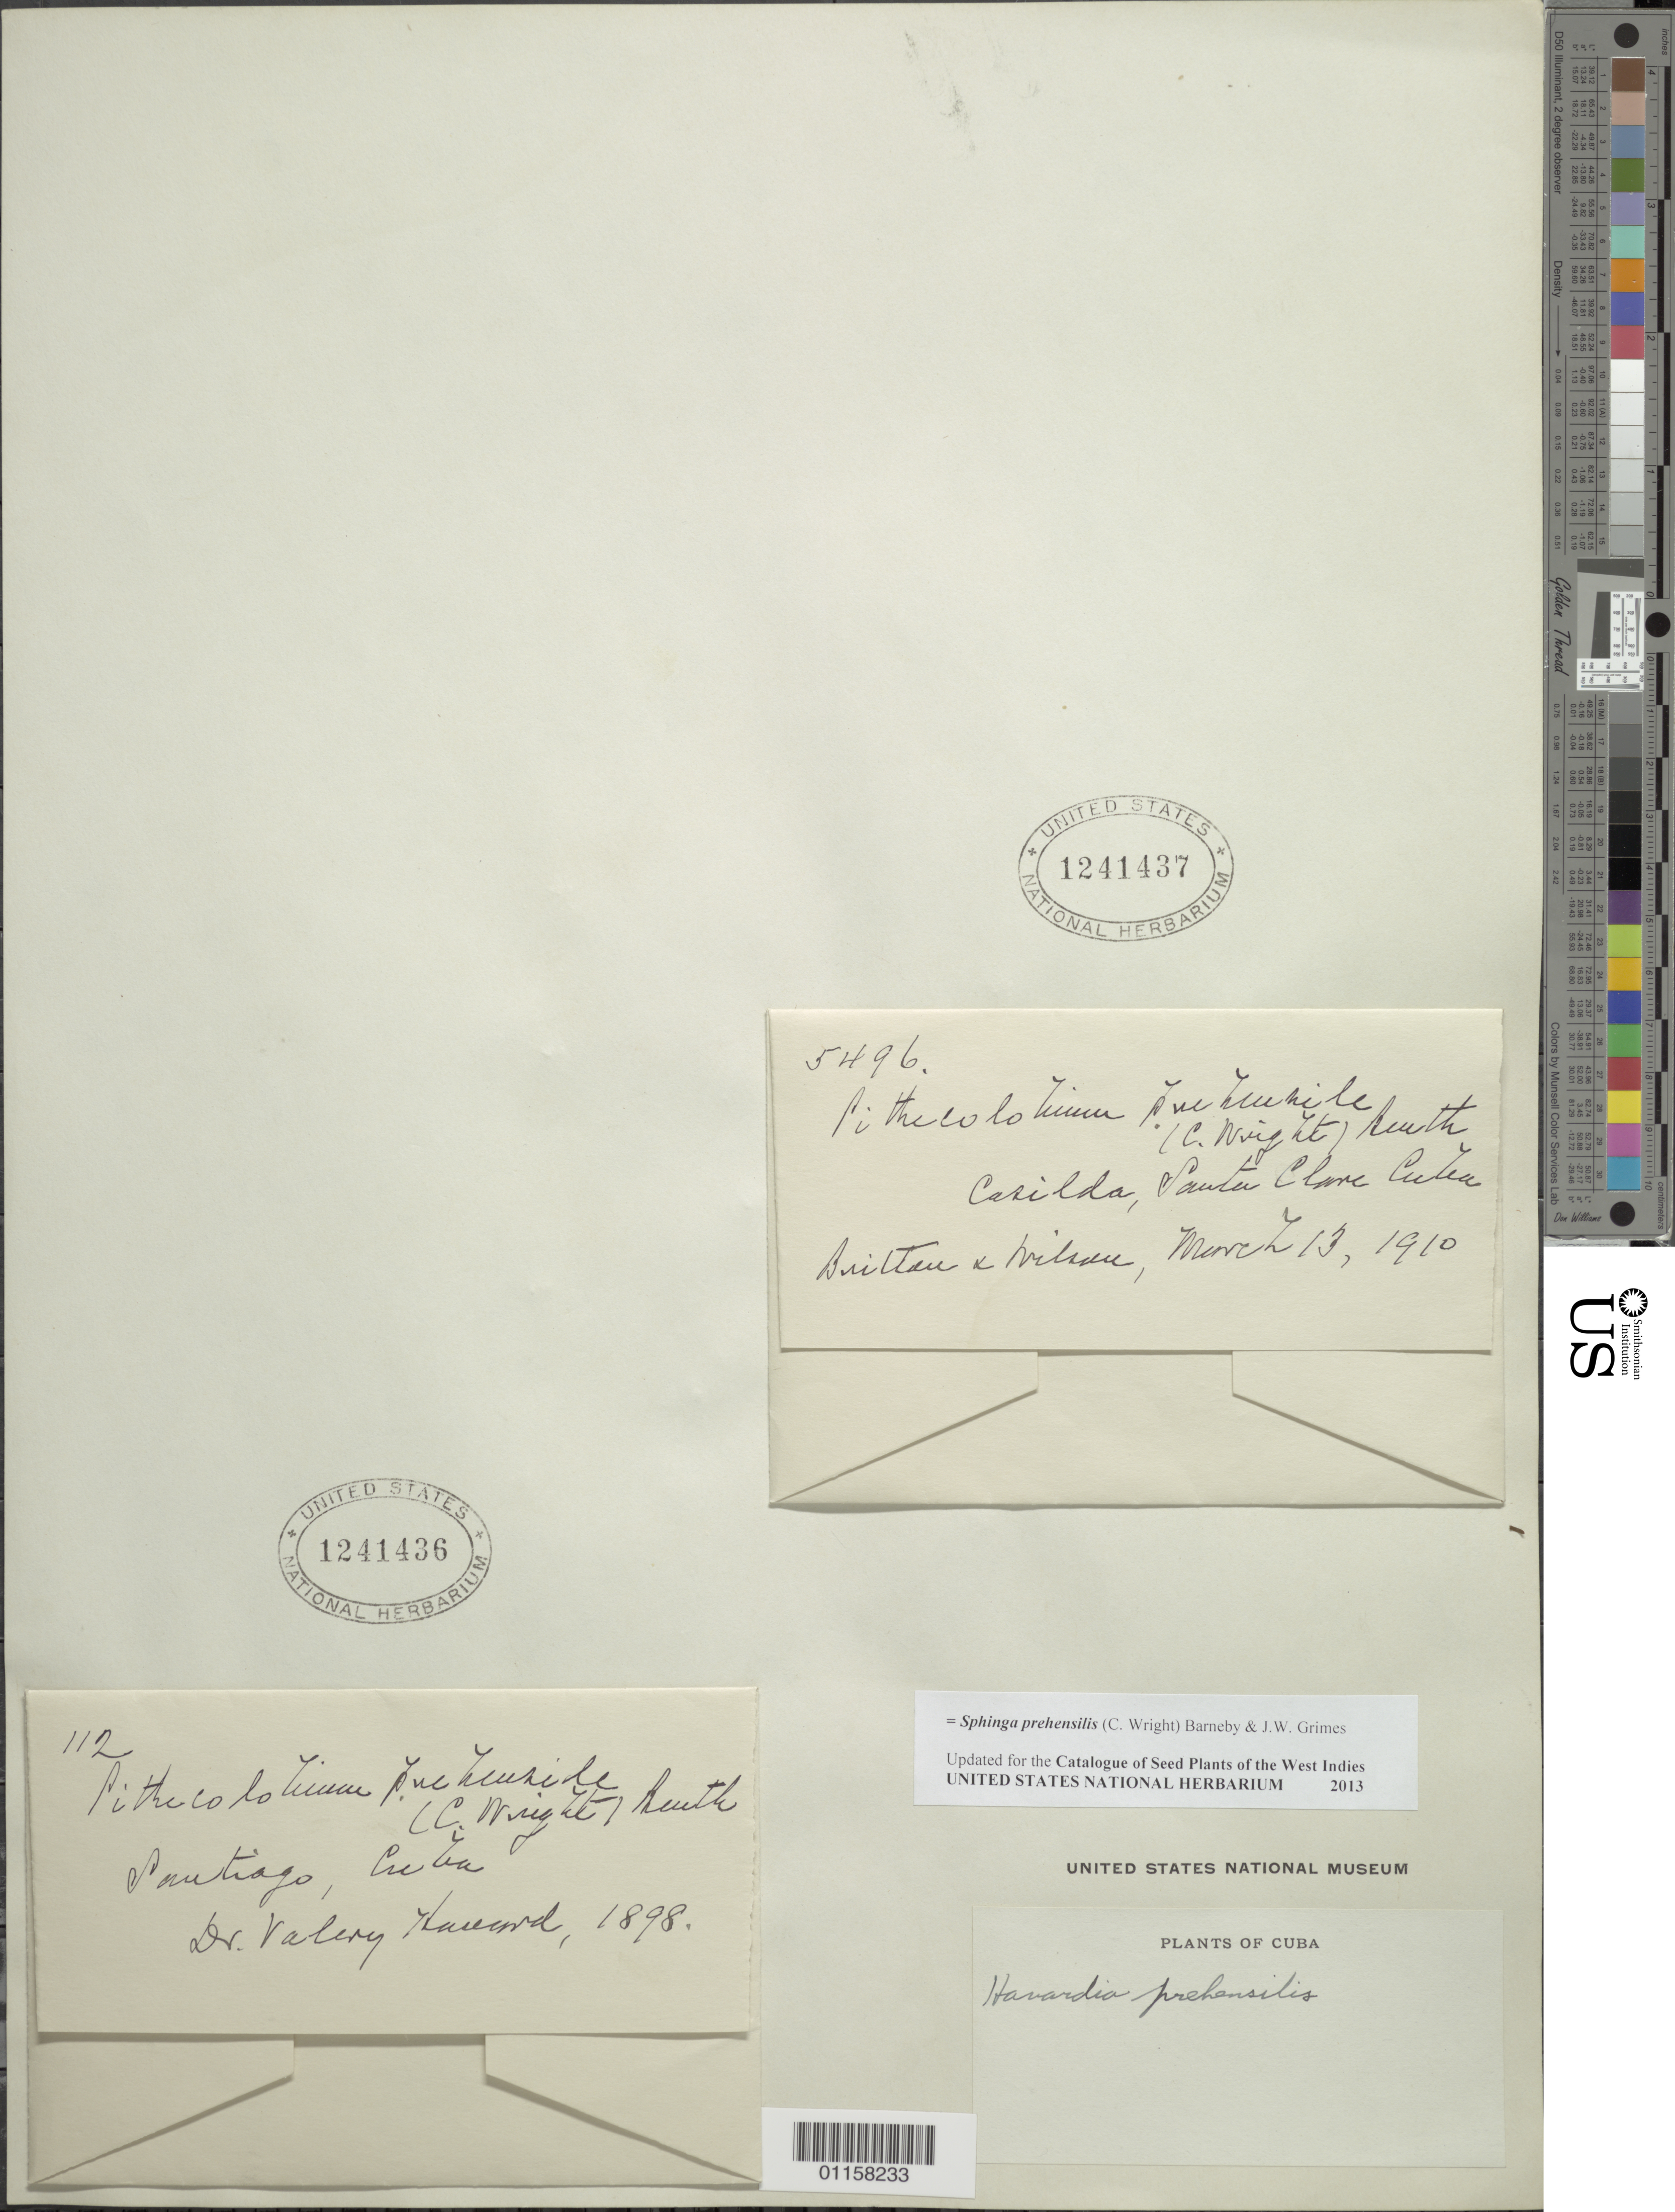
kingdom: Plantae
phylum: Tracheophyta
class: Magnoliopsida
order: Fabales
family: Fabaceae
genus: Sphinga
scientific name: Sphinga prehensilis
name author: (C. Wright) Barneby & J.W. Grimes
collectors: Britton, -- & -- Wilson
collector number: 5496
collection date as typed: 13 Mar 1910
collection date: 1910-03-13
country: Cuba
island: Cuba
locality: Casilda, Santa Clara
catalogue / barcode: US 1241437